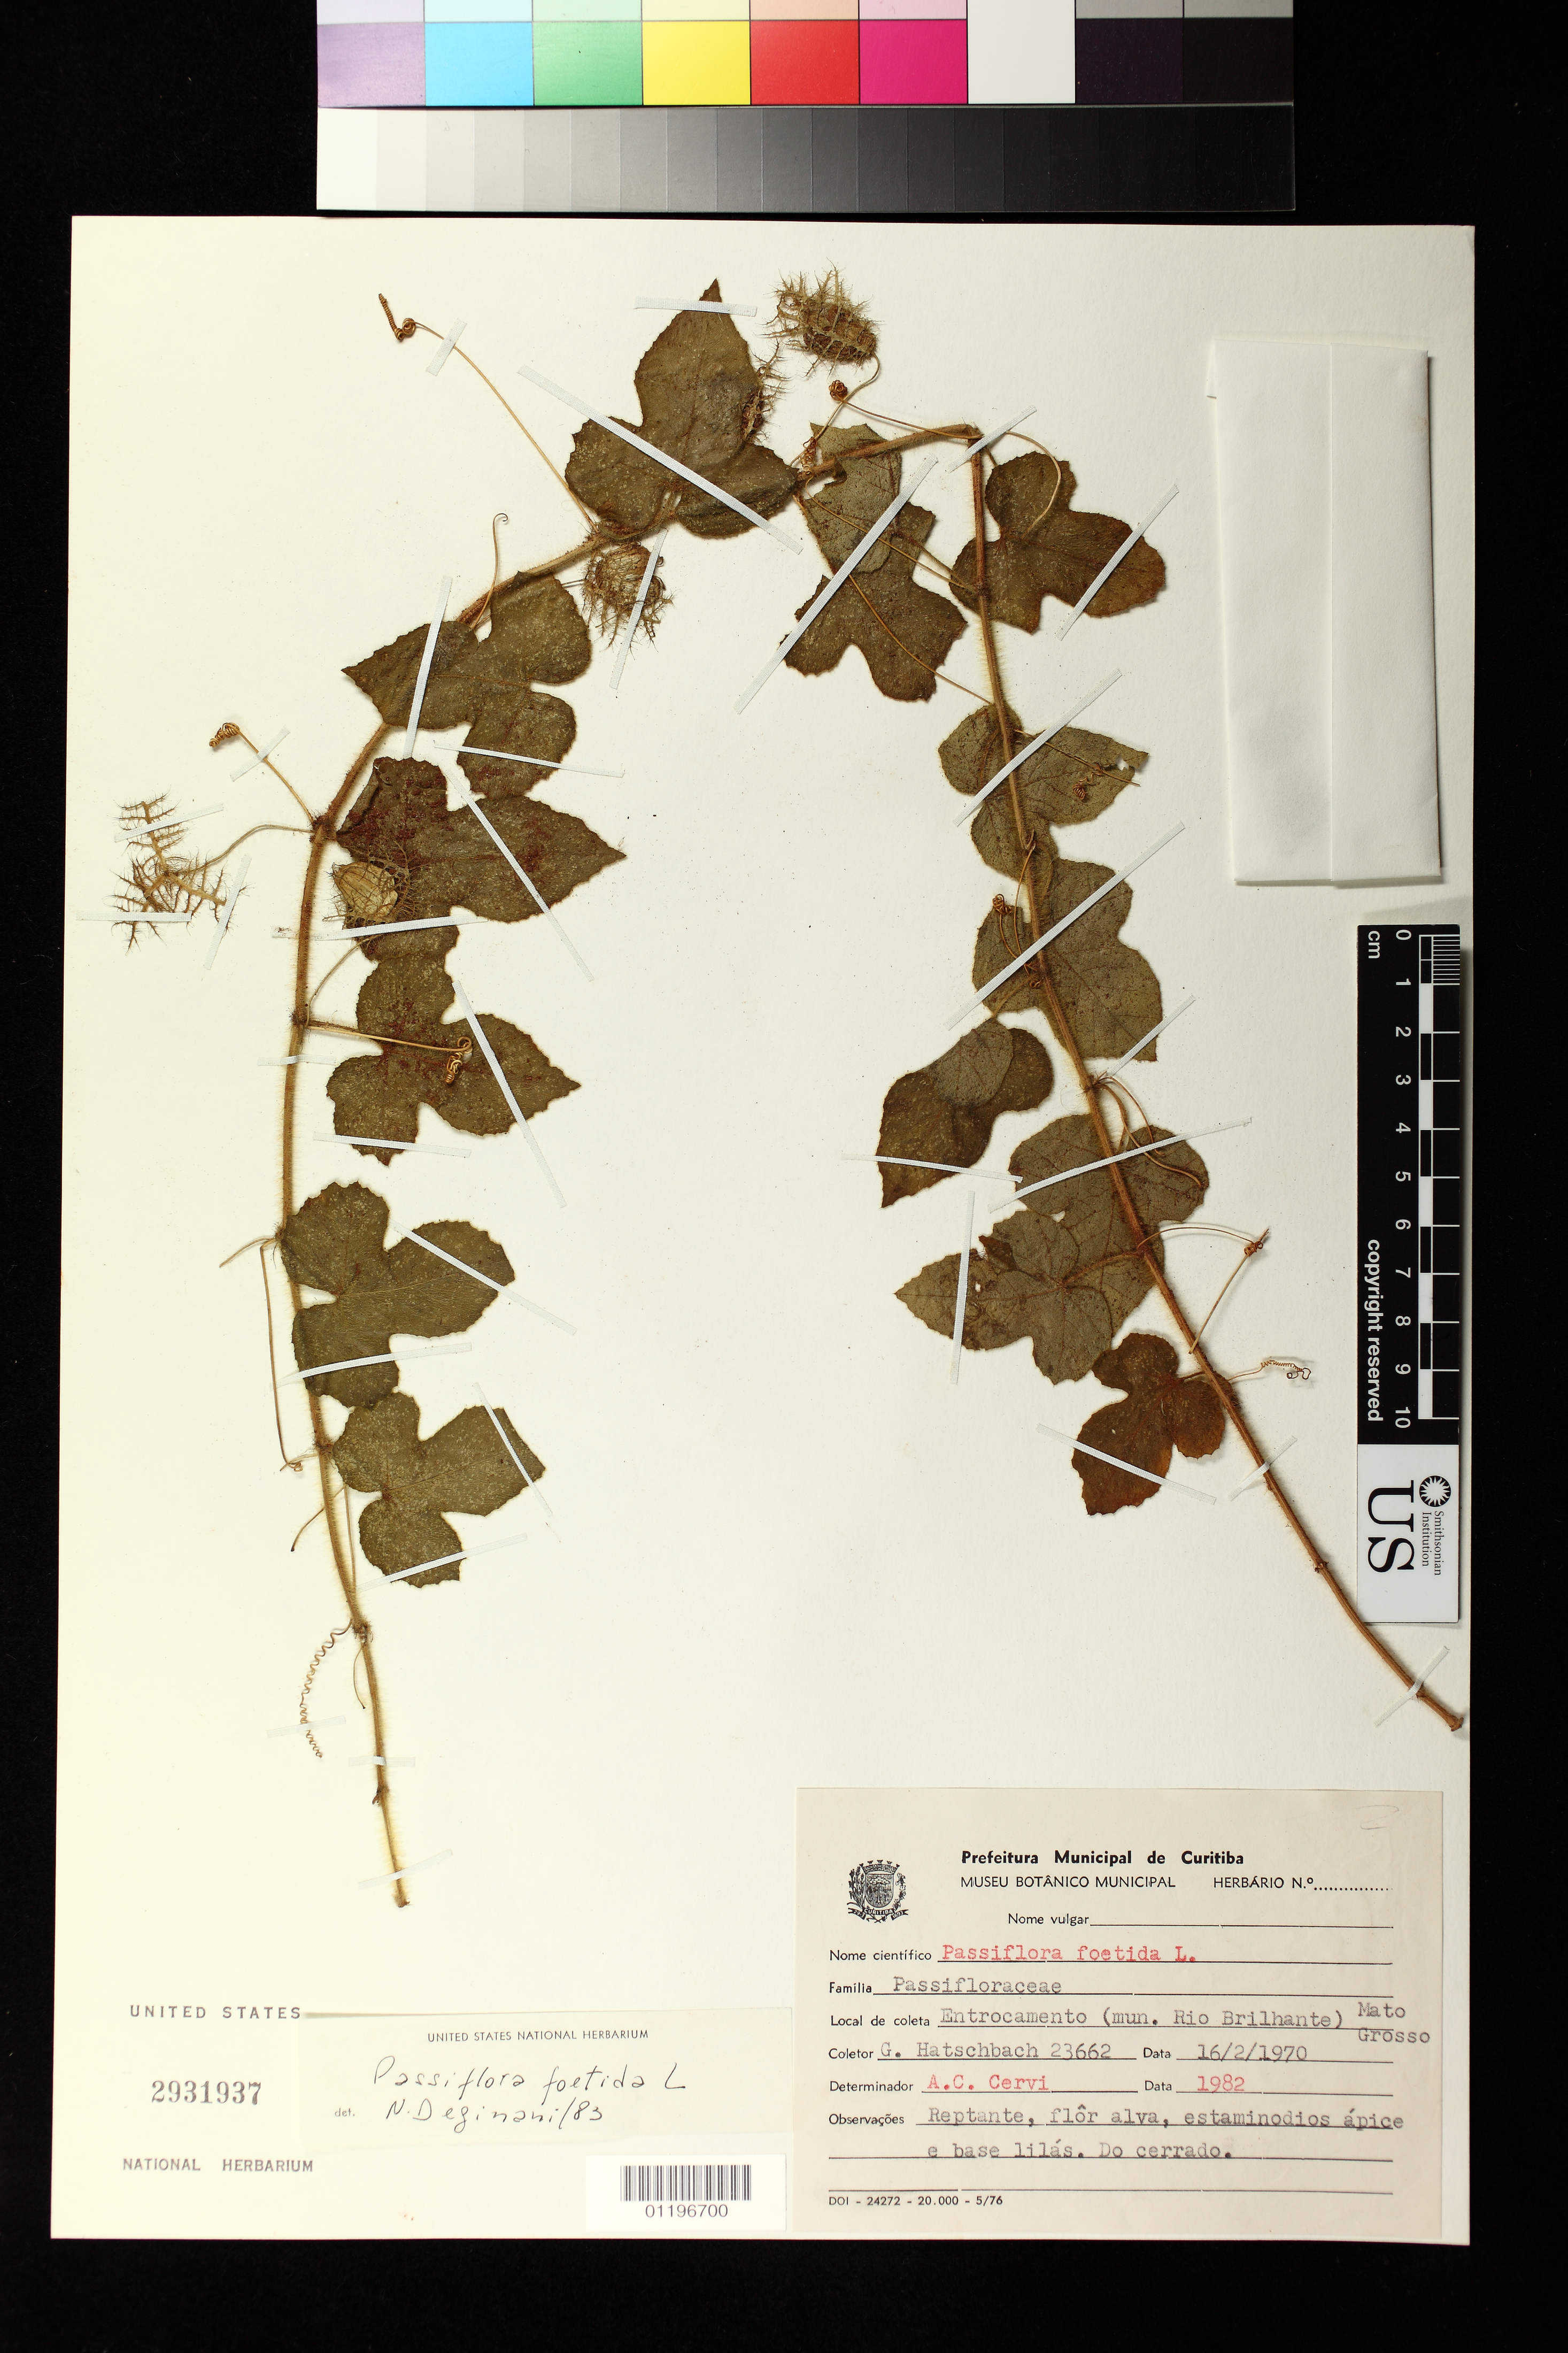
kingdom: Plantae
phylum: Tracheophyta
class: Magnoliopsida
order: Malpighiales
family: Passifloraceae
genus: Passiflora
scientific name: Passiflora foetida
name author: L.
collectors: G. Hatschbach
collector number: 23662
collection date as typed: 16 Feb 1970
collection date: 1970-02-16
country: Brazil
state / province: Mato Grosso do Sul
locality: Entrocamento (mun. Rio Brilhante)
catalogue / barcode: US 2931937